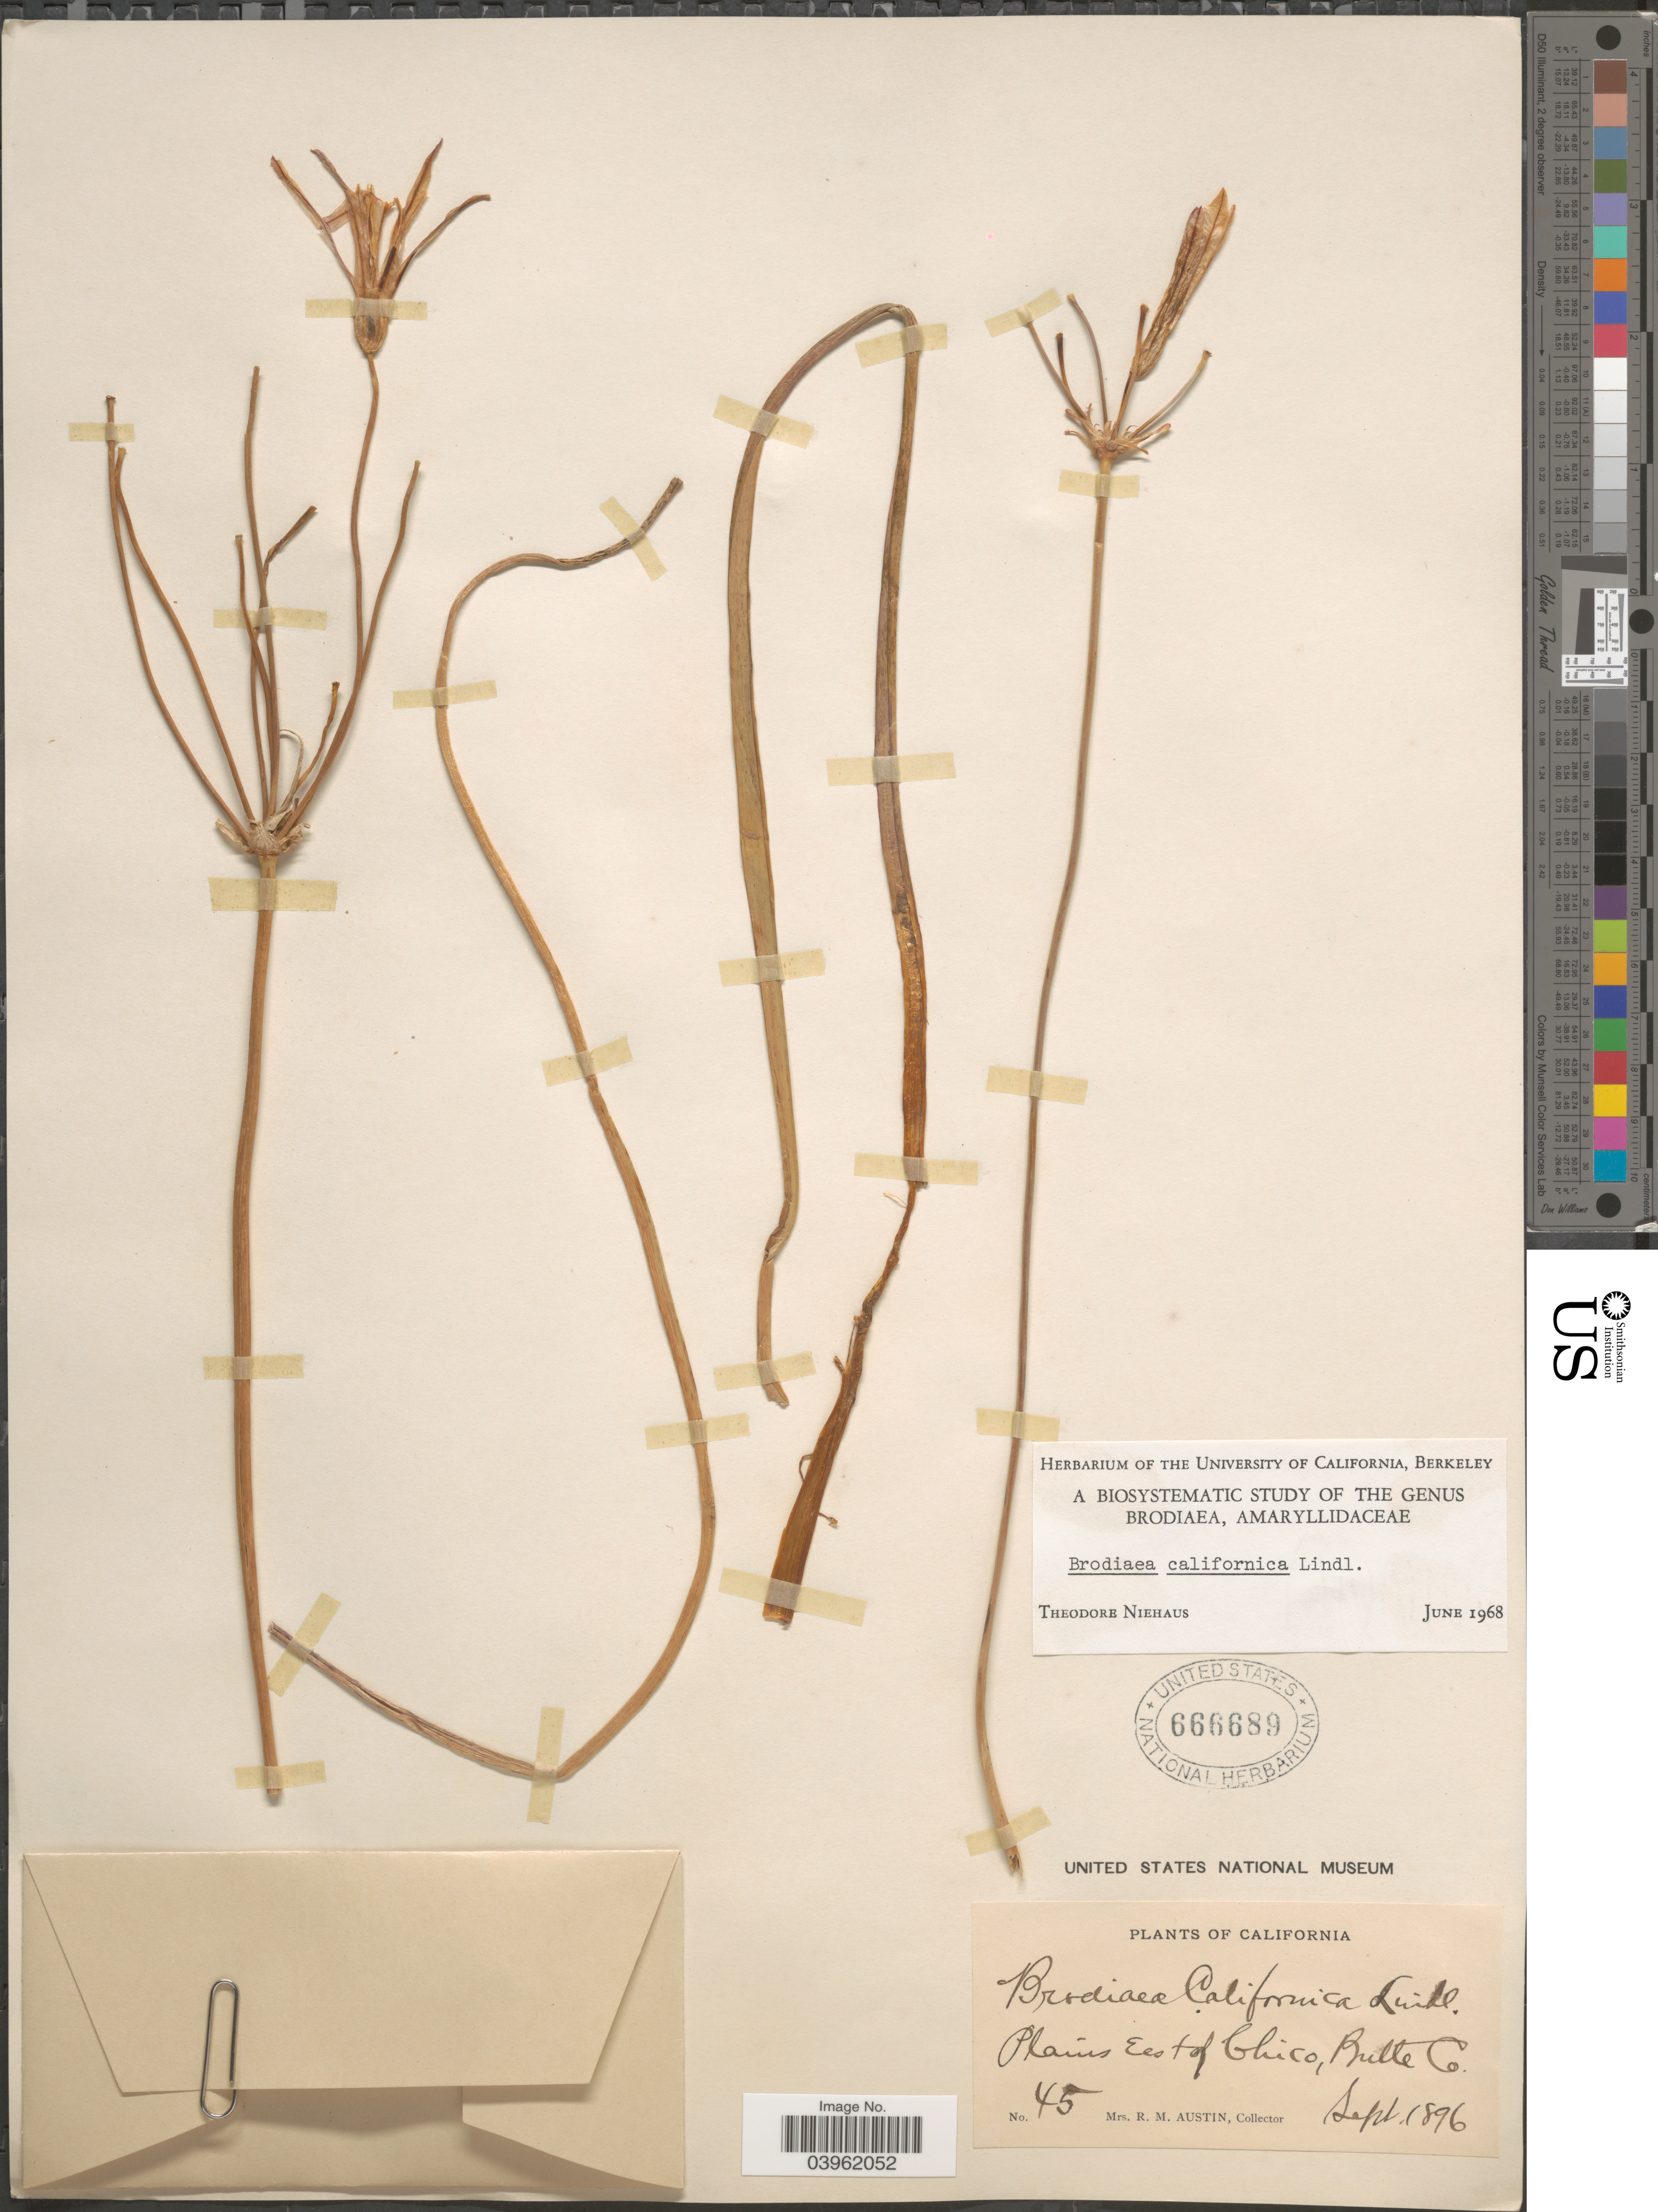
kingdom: Plantae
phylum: Tracheophyta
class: Liliopsida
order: Asparagales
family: Asparagaceae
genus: Brodiaea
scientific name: Brodiaea californica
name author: Lindl. ex Lem.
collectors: R. Austin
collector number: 45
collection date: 1896-09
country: United States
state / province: California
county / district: Butte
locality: Plains East of Chico, Butte Co.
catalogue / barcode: US 666689